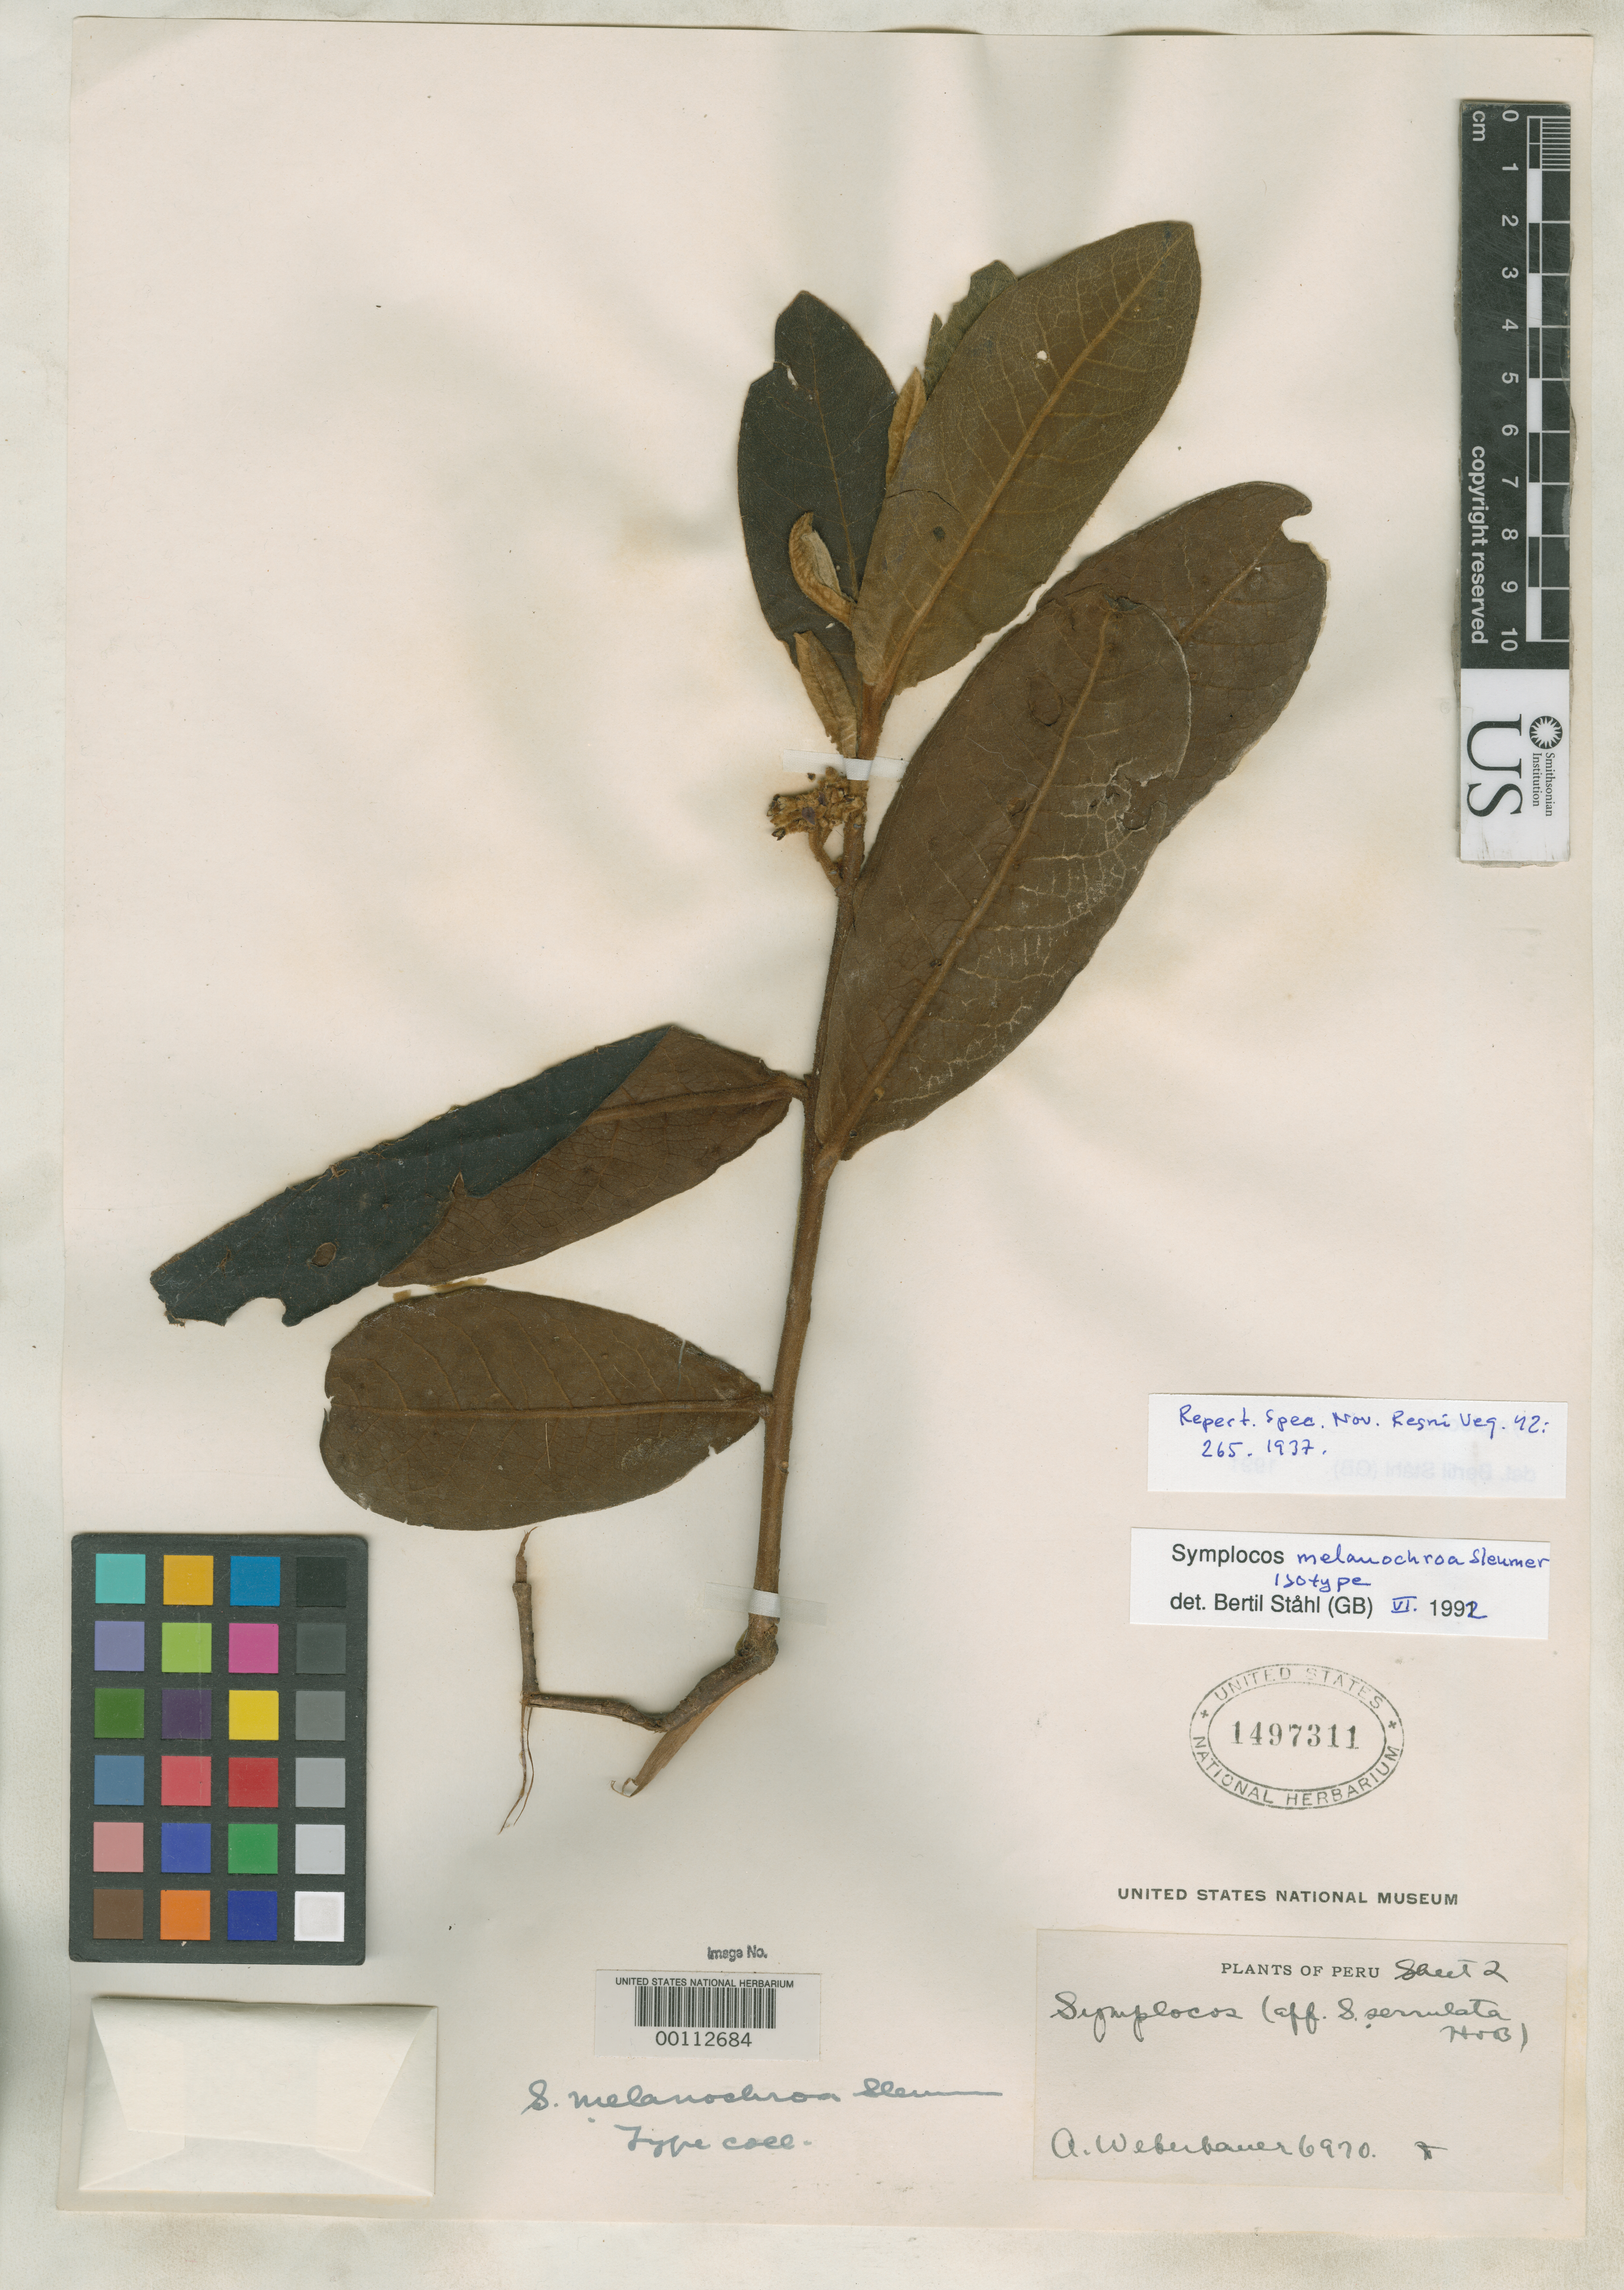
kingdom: Plantae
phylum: Tracheophyta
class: Magnoliopsida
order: Ericales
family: Symplocaceae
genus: Symplocos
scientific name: Symplocos melanochroa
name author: Sleumer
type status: Isotype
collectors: A. Weberbauer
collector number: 6970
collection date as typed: May 1914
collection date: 1914-05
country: Peru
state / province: Cusco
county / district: Paucartambo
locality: eastern slopes of Andes above Cosñipata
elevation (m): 2300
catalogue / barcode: US 1497311